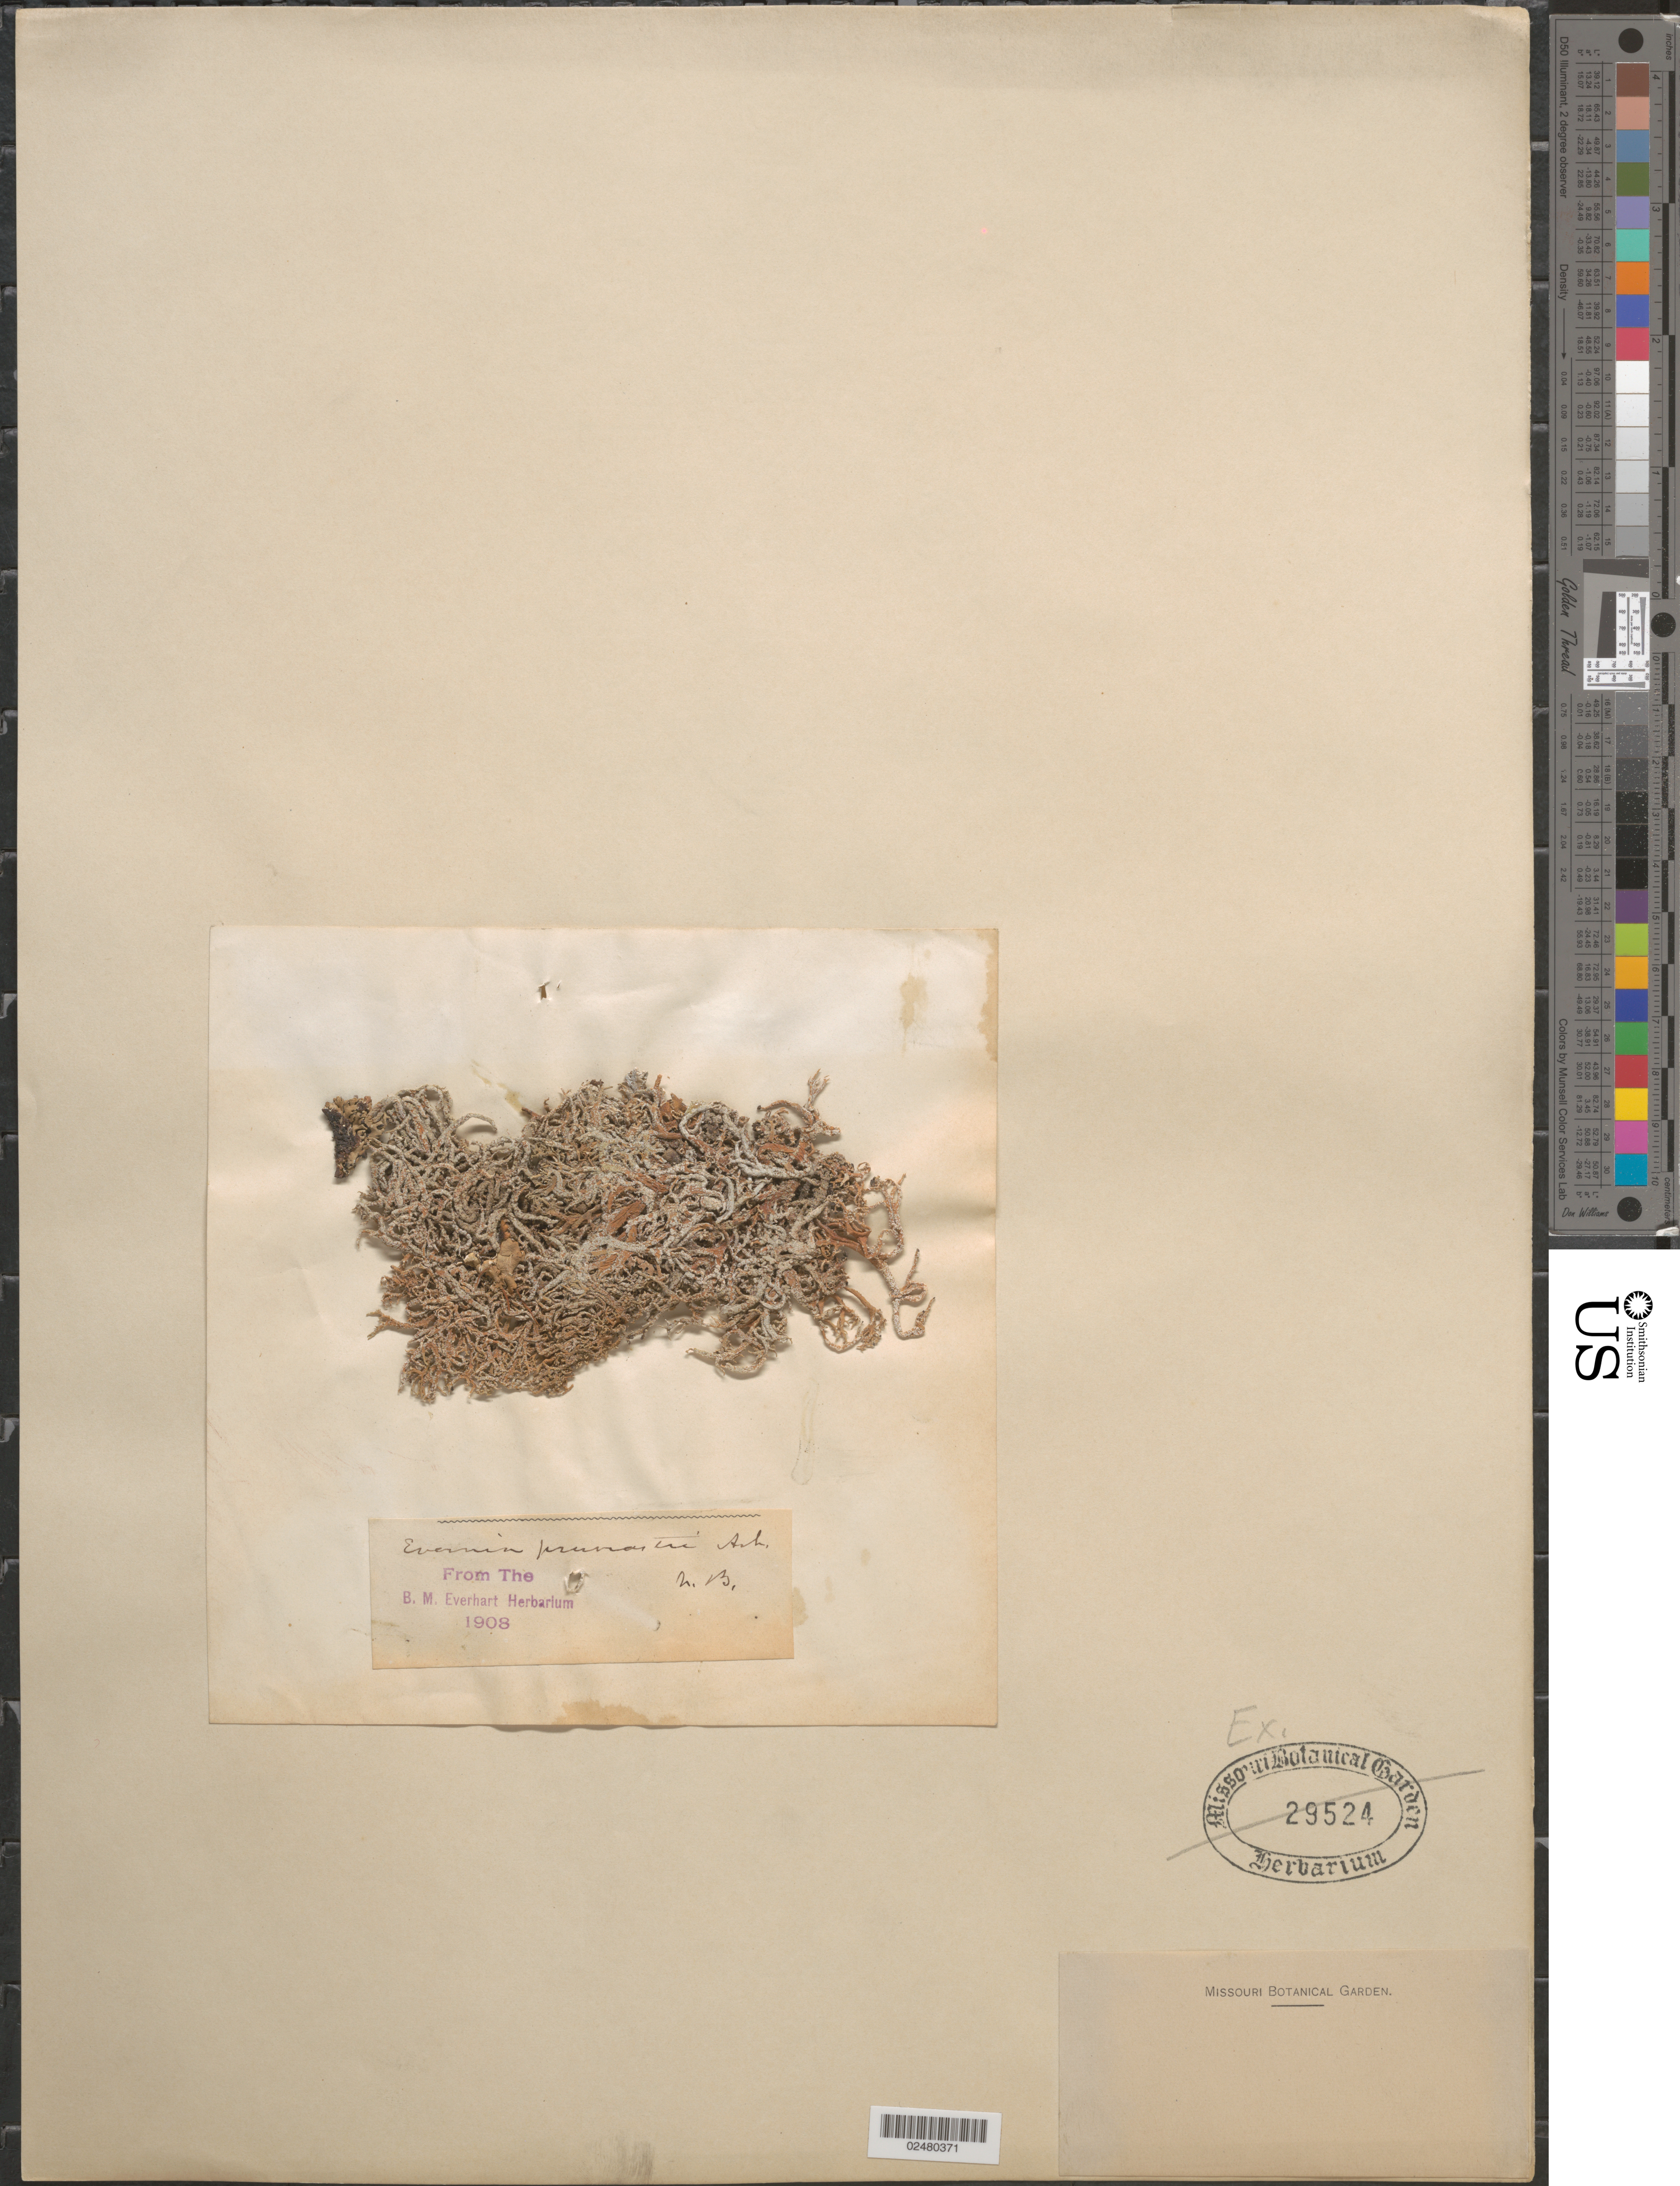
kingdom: Fungi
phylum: Ascomycota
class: Lecanoromycetes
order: Lecanorales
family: Parmeliaceae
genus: Evernia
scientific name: Evernia mesomorpha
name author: Nyl.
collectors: ex herb. B.M. Everhart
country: United States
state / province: Massachusetts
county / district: Bristol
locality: New Bedford